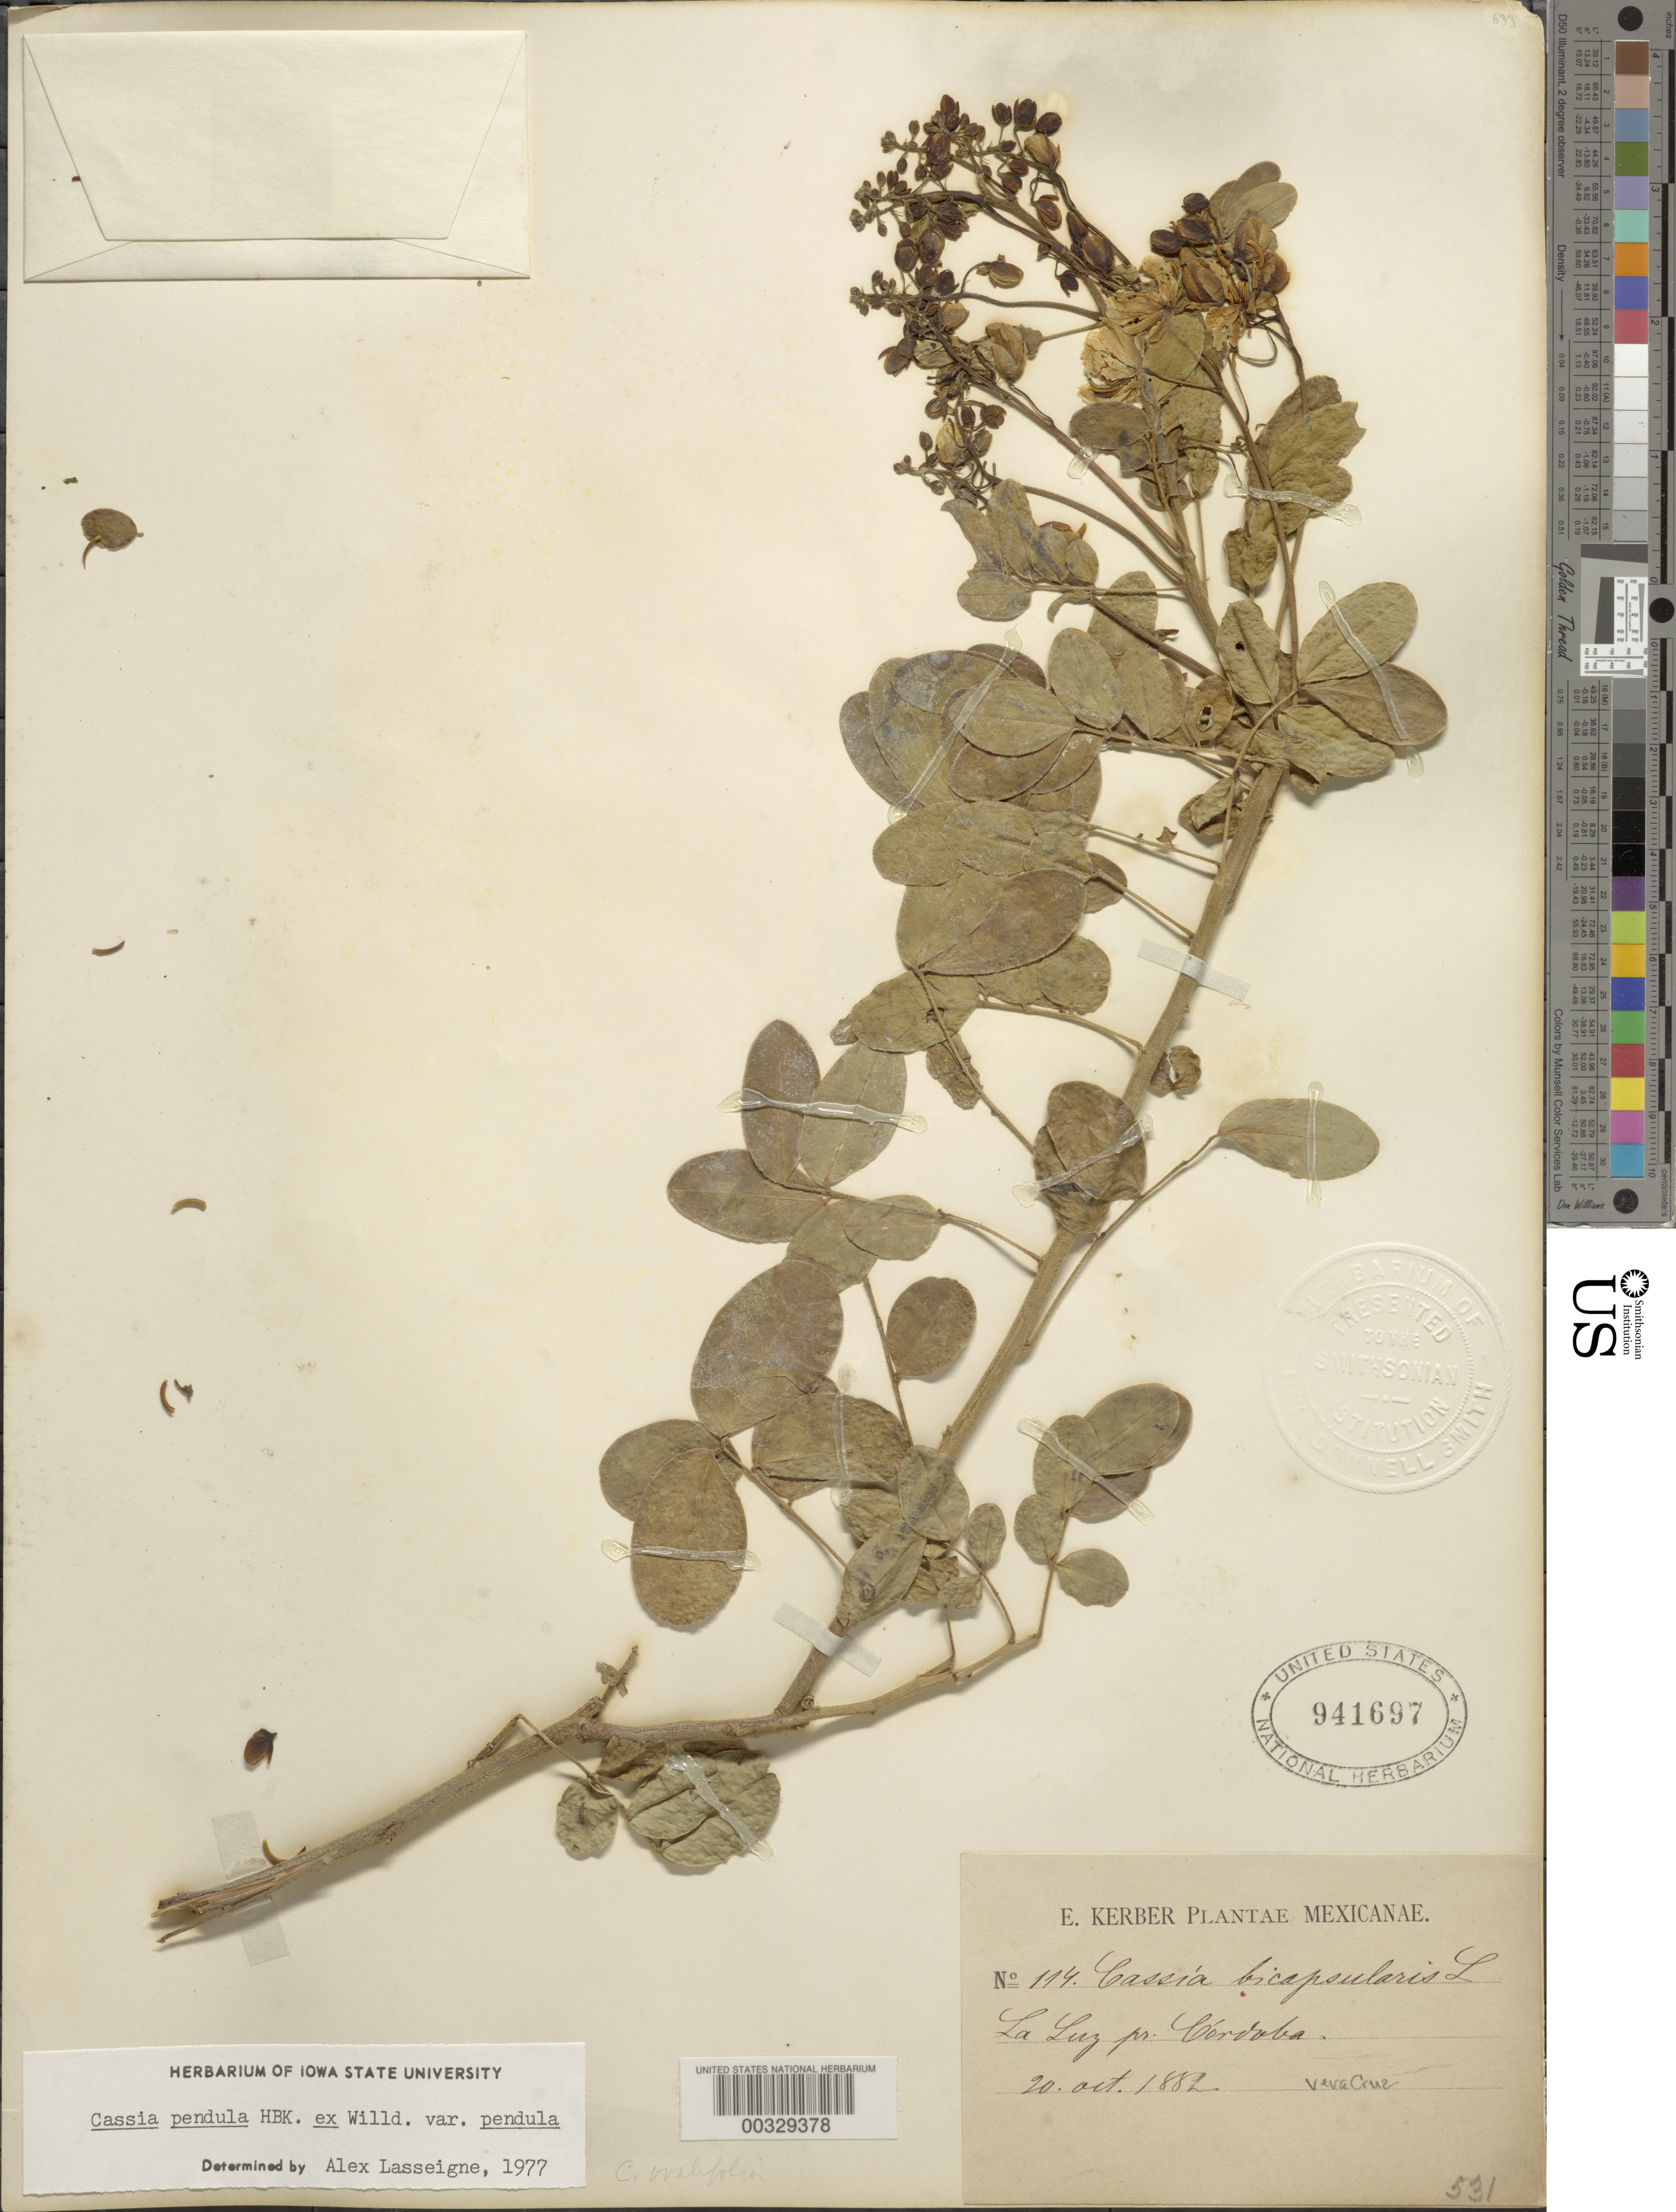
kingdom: Plantae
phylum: Tracheophyta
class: Magnoliopsida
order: Fabales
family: Fabaceae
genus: Senna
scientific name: Senna pendula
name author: (Humb. & Bonpl. ex Willd.) H.S. Irwin & Barneby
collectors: E. Kerber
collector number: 114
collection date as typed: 20 Oct 1882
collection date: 1882-10-20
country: Mexico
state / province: Veracruz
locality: La luz near Córdoba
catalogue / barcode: US 941697